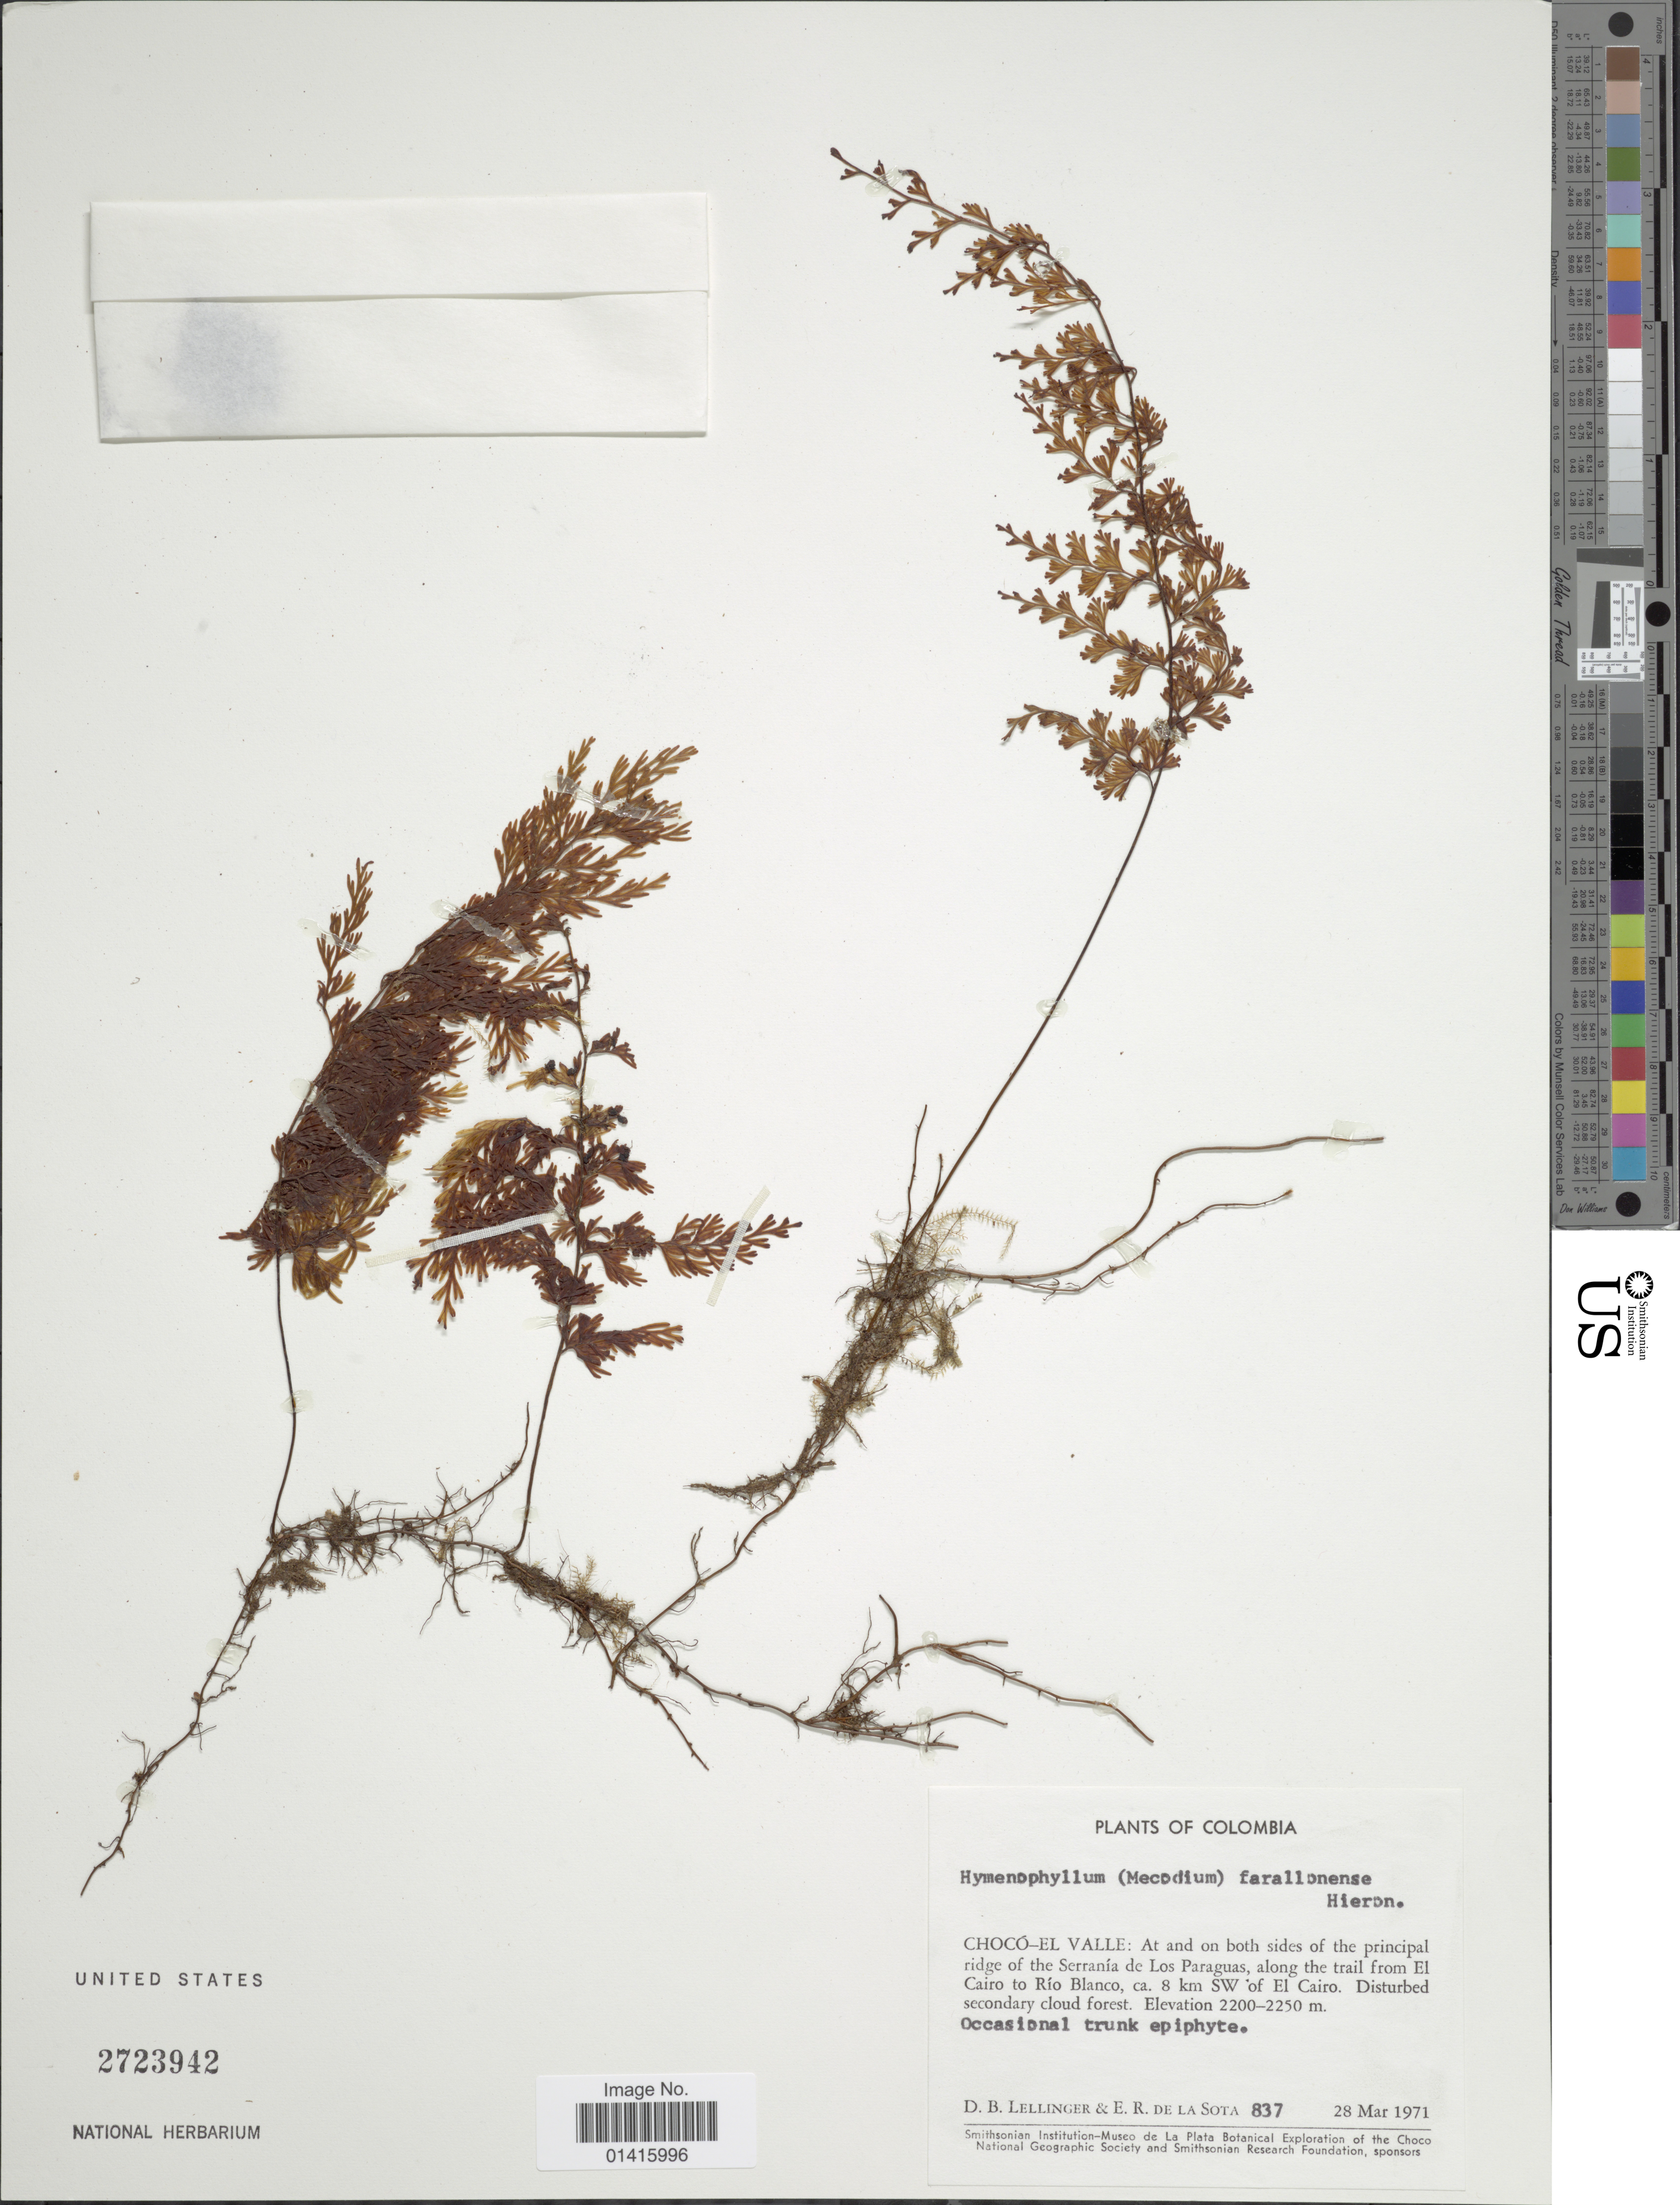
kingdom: Plantae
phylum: Tracheophyta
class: Polypodiopsida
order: Hymenophyllales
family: Hymenophyllaceae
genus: Hymenophyllum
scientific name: Hymenophyllum fendlerianum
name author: J.W. Sturm in Mart.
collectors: D. B. Lellinger & E. R. de la Sota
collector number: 837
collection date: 1971-03-28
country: Colombia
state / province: Chocó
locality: Chocó-El Valle: at and on both sides of the principal ridge of the Serrania de Los paraguas, along the trail from El Cairo to Rio Blanco, ca. 8 km SW of El Cairo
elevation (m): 2200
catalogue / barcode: US 2723942